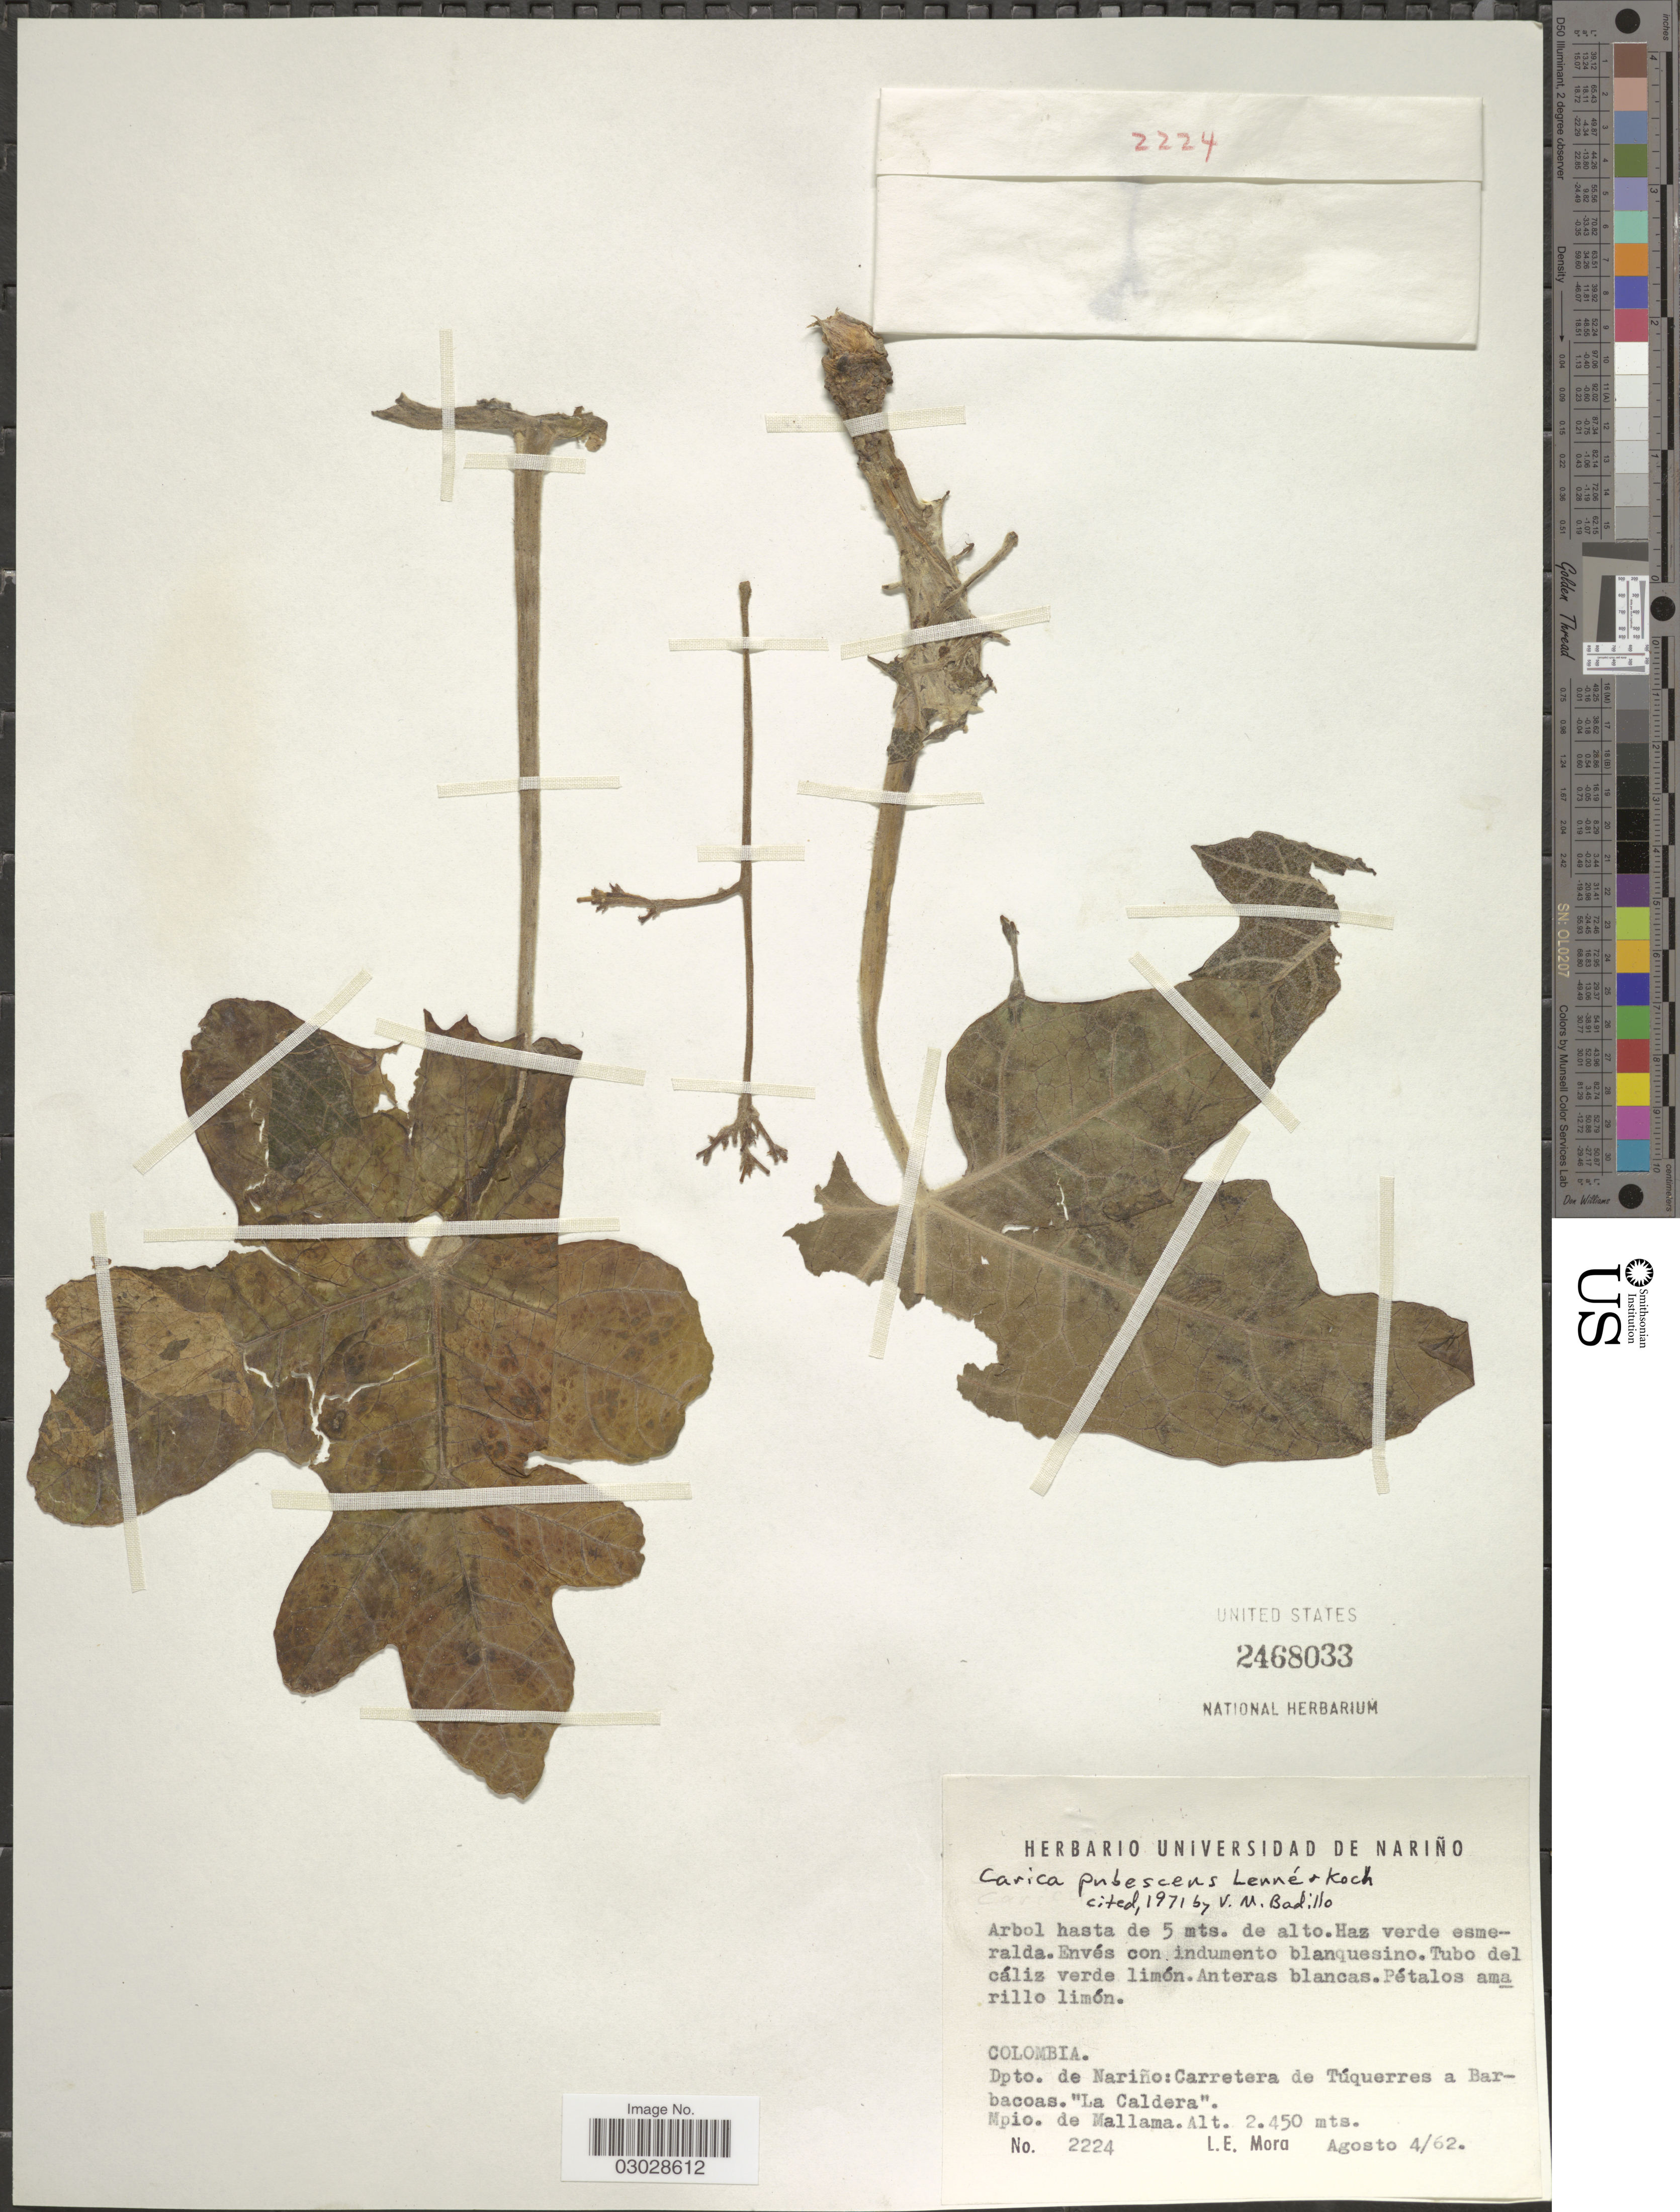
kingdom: Plantae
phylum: Tracheophyta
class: Magnoliopsida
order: Brassicales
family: Caricaceae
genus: Vasconcellea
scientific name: Vasconcellea pubescens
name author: A. DC.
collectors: L. Mora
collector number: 2224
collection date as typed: Transcribed d/m/y: 4/8/62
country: Colombia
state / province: Nariño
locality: Dpto. de Nariño: Carretera de Túquerres a Barbacoas. "La Caldera". Mpio. de Mallama.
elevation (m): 2450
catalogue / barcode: US 2468033